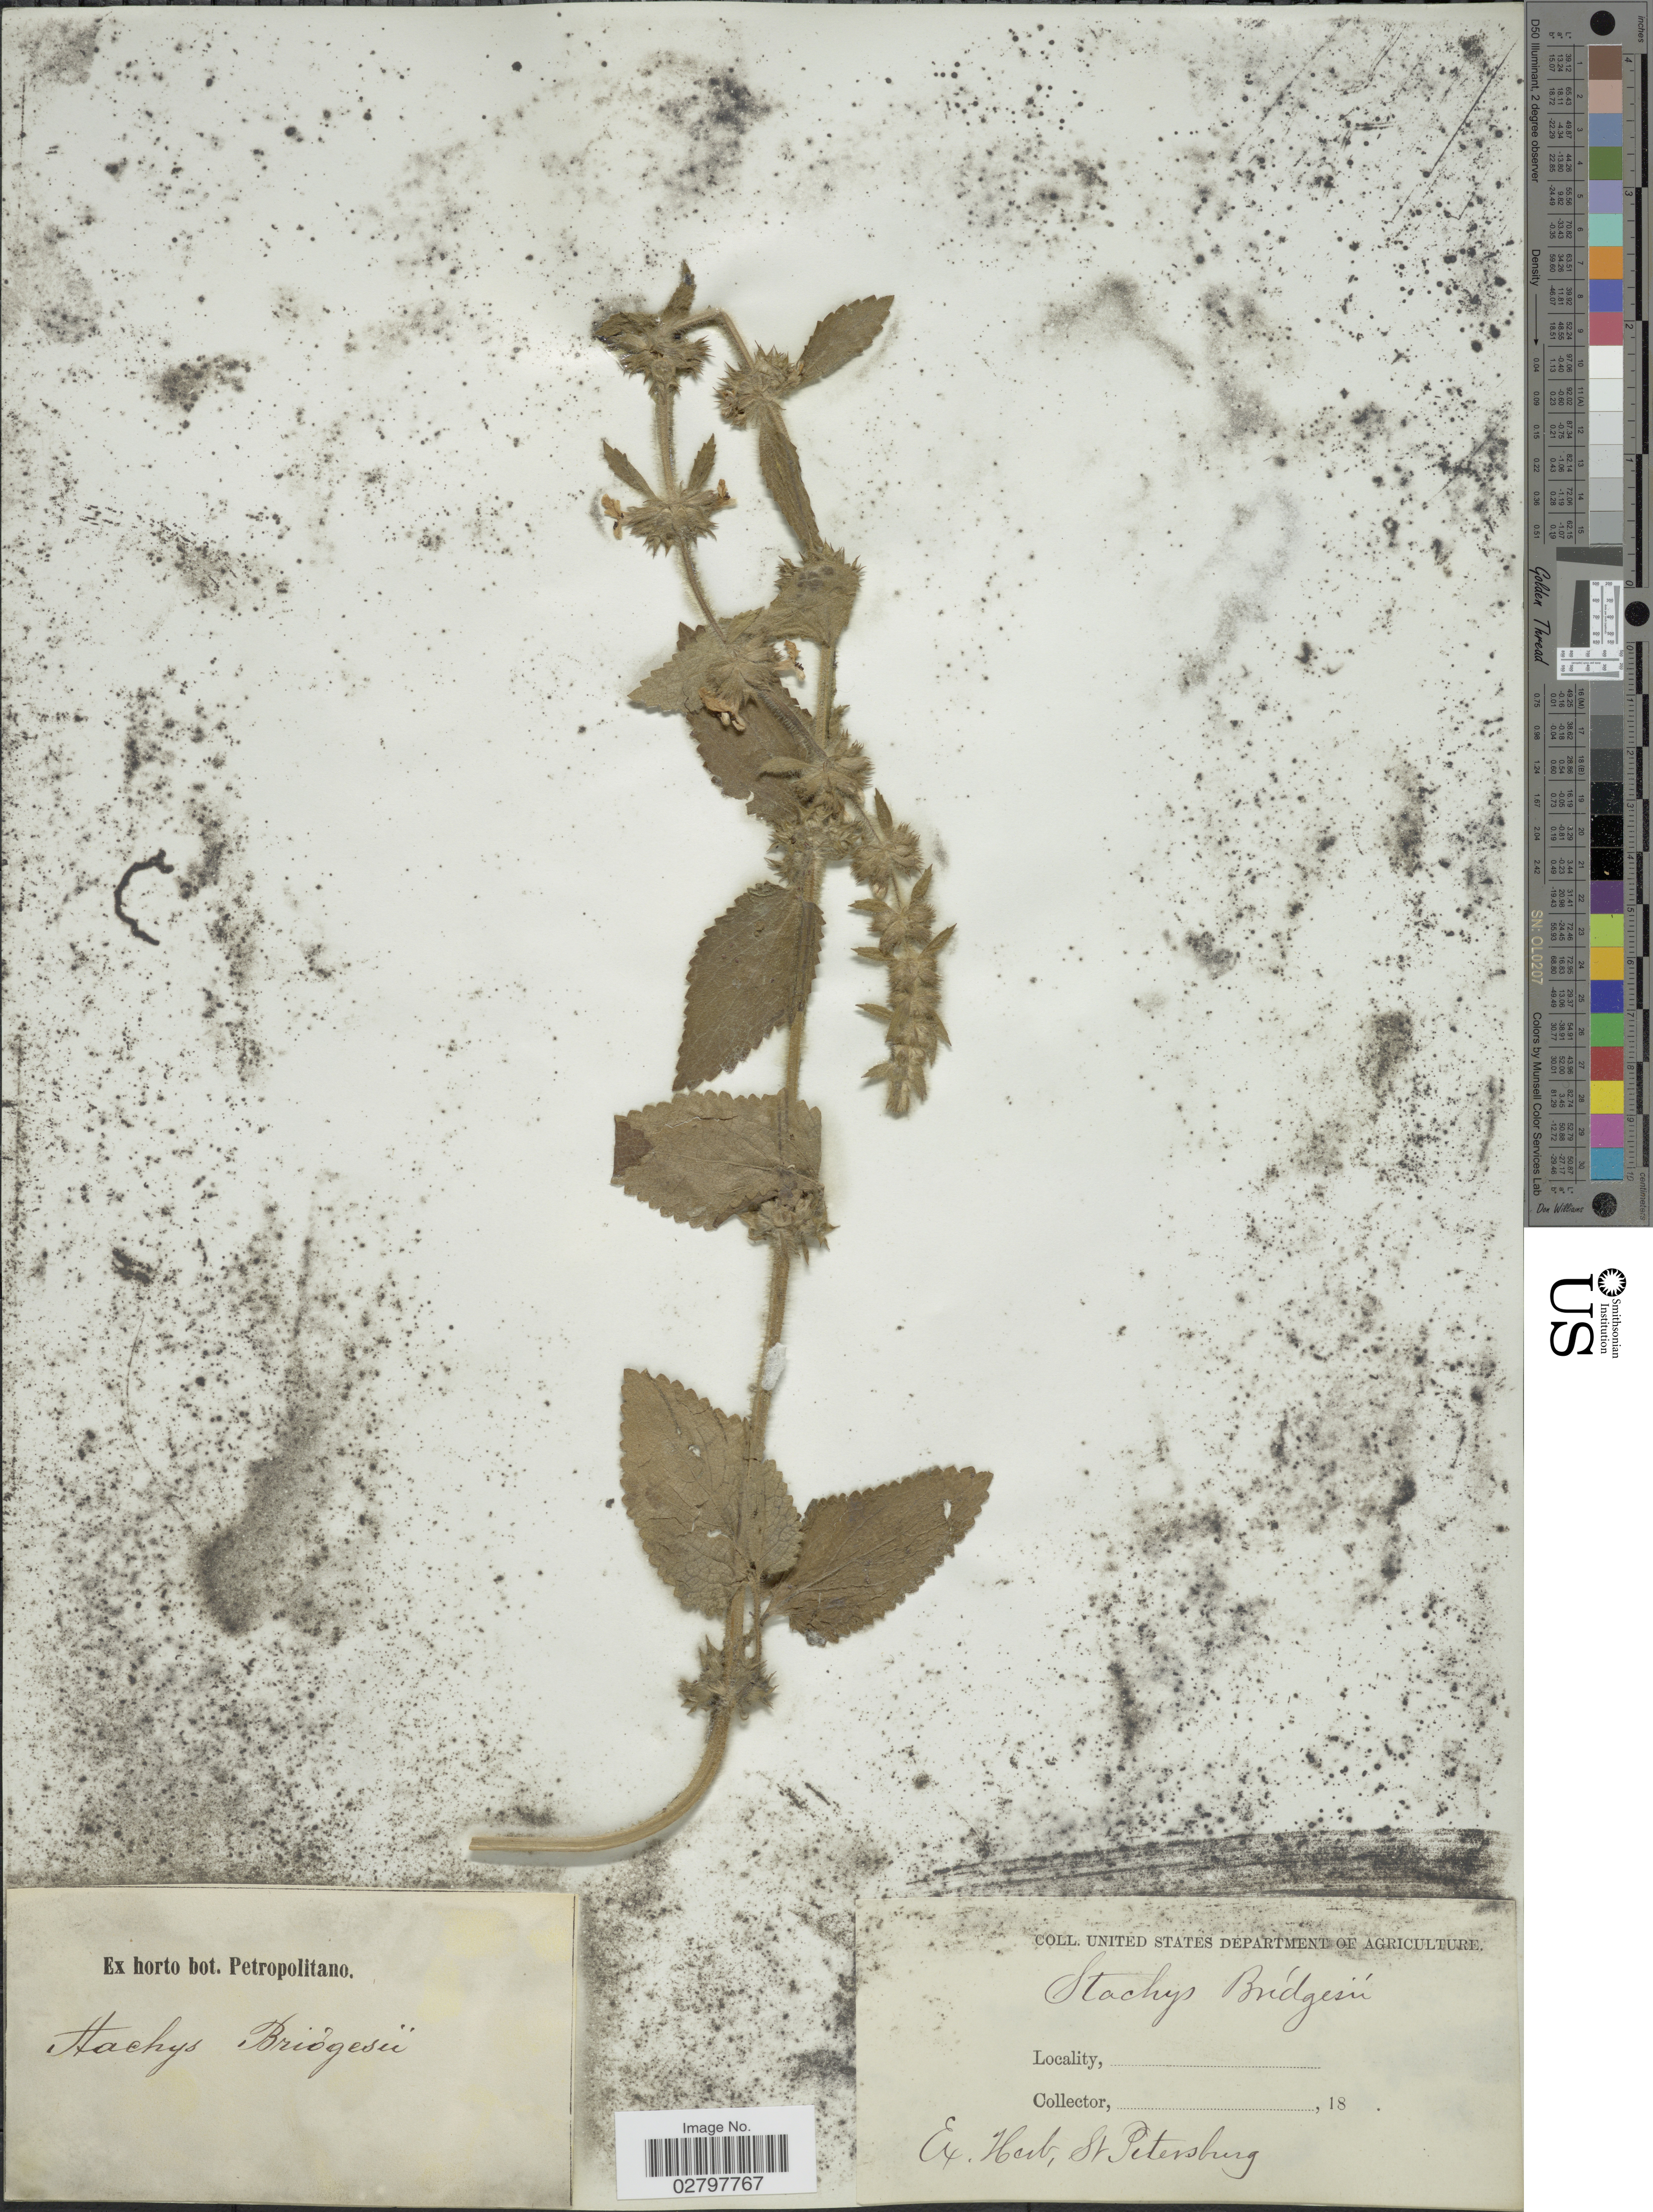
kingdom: Plantae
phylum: Tracheophyta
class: Magnoliopsida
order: Lamiales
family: Lamiaceae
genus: Stachys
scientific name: Stachys bridgesii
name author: Benth.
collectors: Ex herb. St. Petersburg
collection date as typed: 18